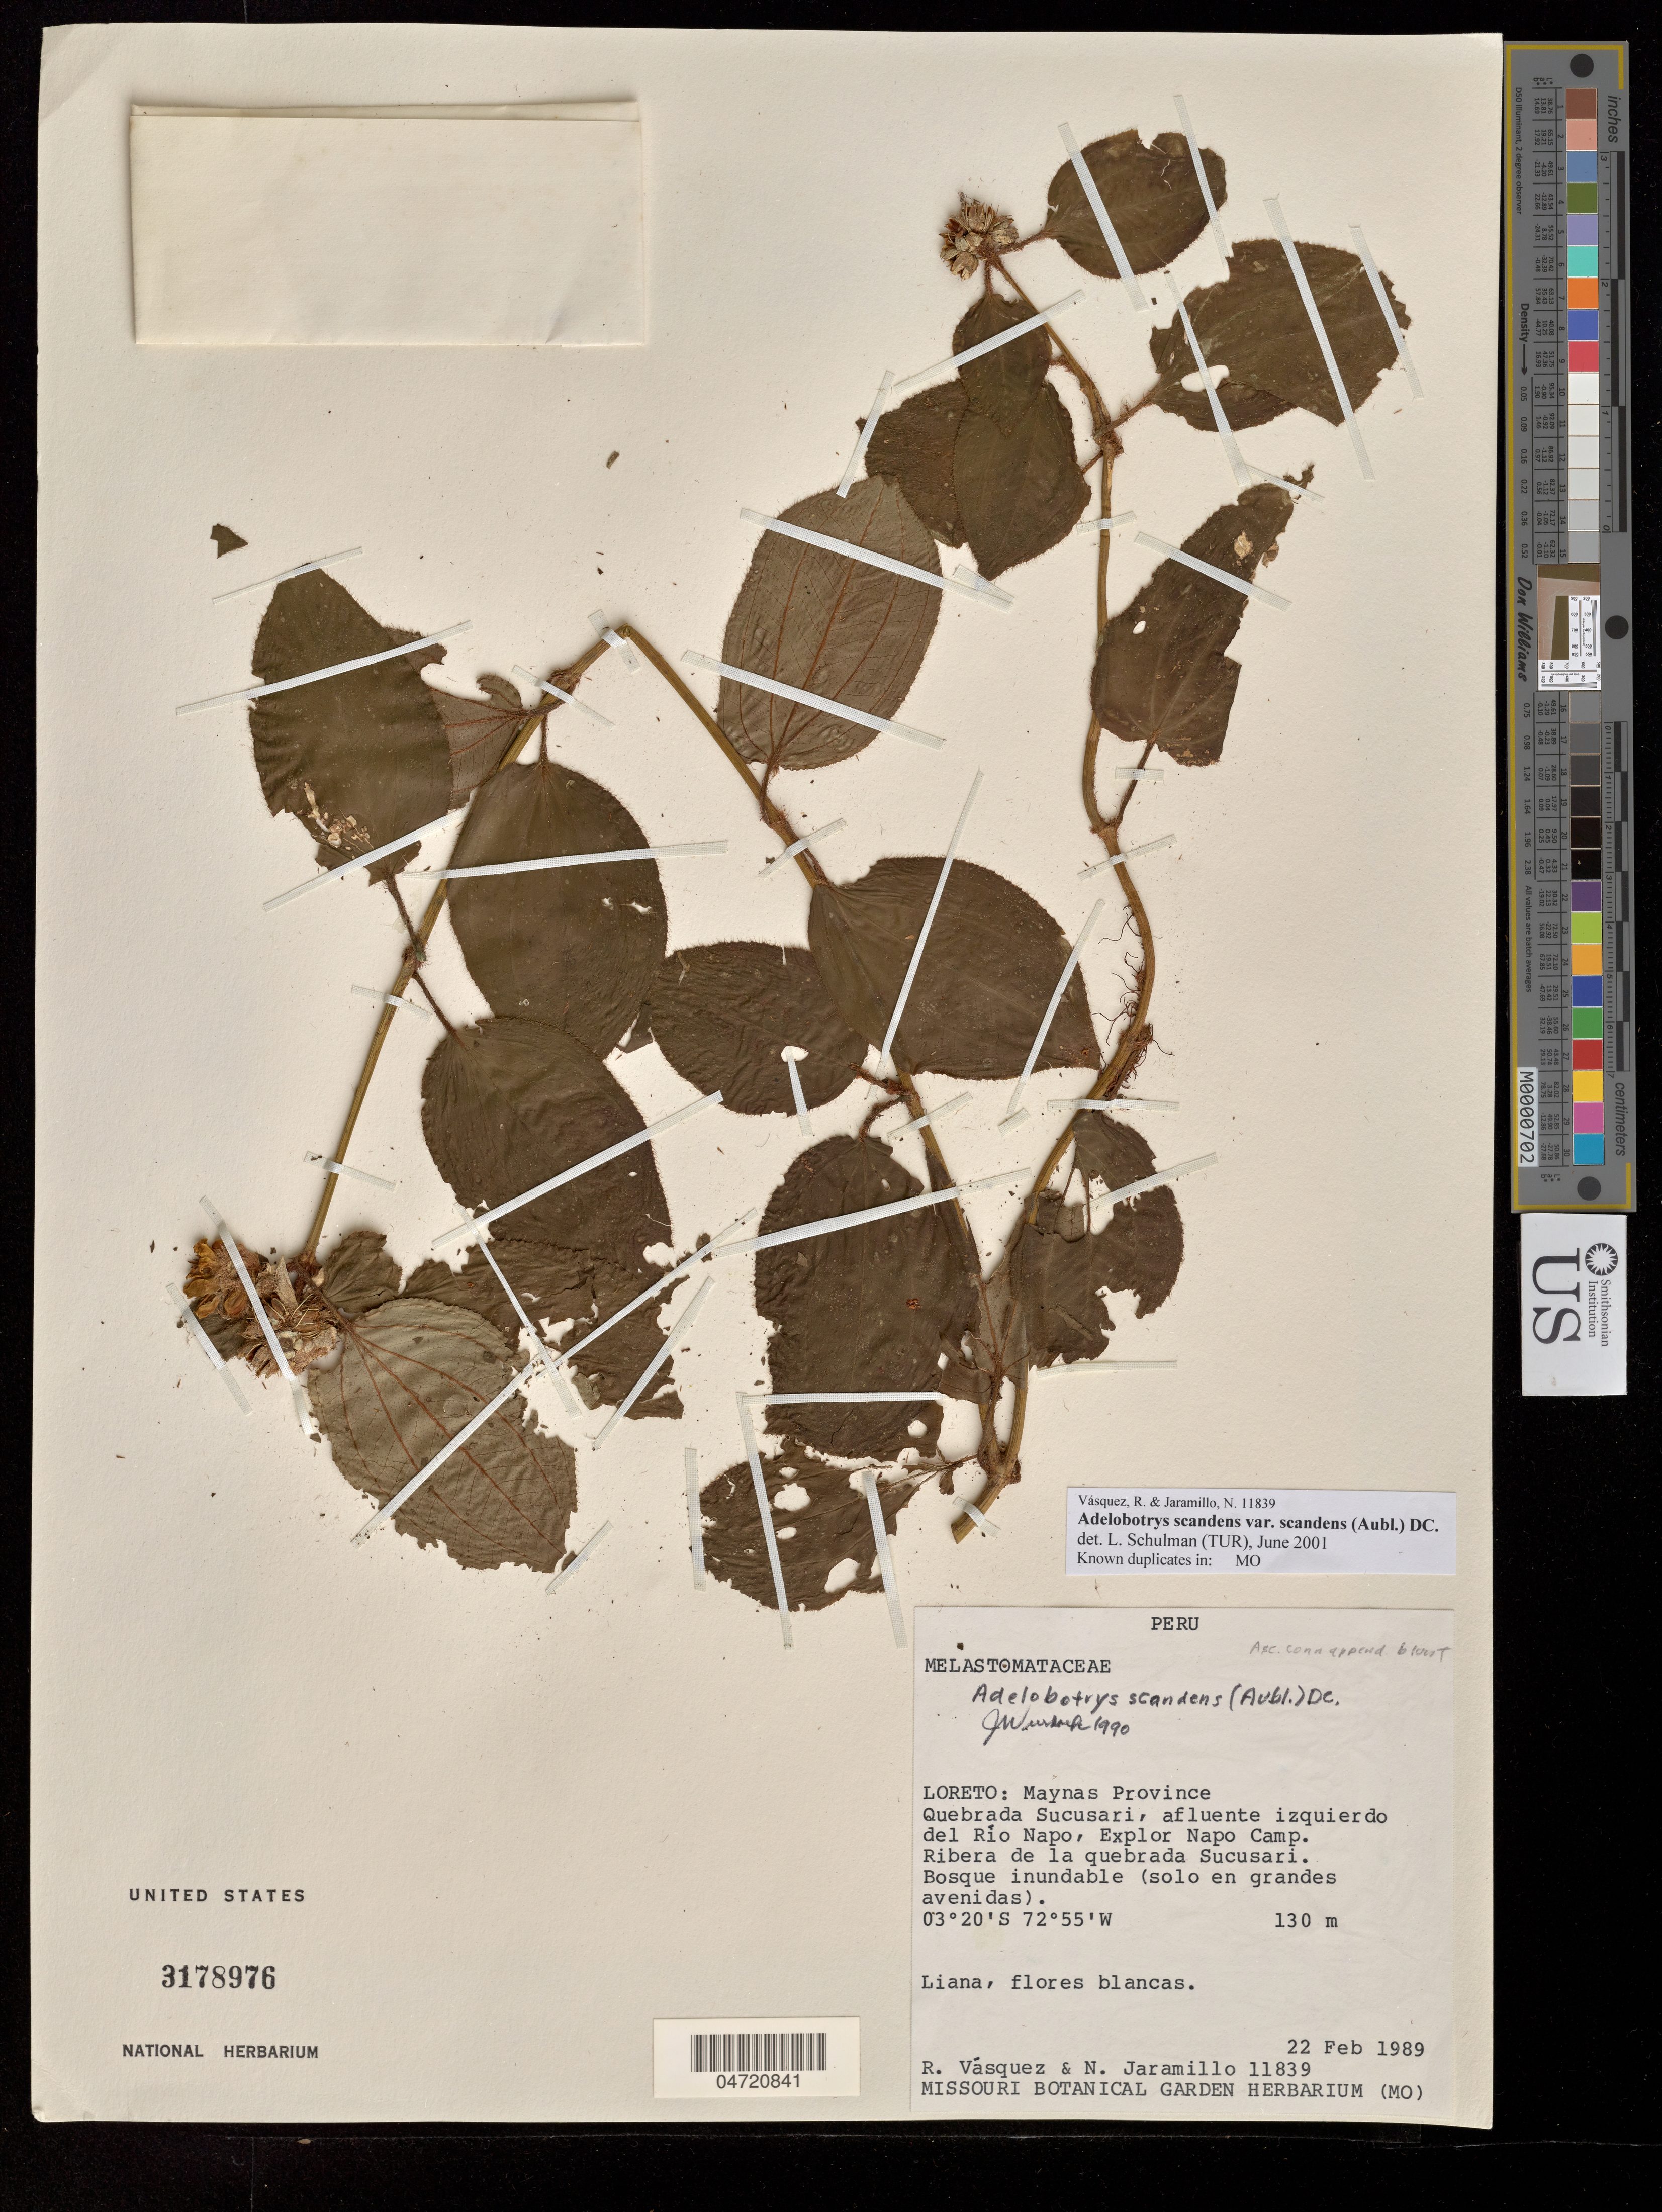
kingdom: Plantae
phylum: Tracheophyta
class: Magnoliopsida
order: Myrtales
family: Melastomataceae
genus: Adelobotrys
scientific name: Adelobotrys scandens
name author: (Aubl.) DC.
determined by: Schulman, Leif, (TUR), University of Turku (FINLAND)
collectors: R. Vásquez & N. Jaramillo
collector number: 11839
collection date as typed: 21 Feb 1989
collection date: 1989-02-21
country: Peru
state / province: Loreto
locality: Prov. Maynas; Quebrada Sucusari, afluente izquierdo del Río Napo, Explor Napo Camp; Ribera de la quebrada Sucusari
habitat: Bosque inundable (solo en grandes avenidas)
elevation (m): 130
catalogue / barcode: US 3178976